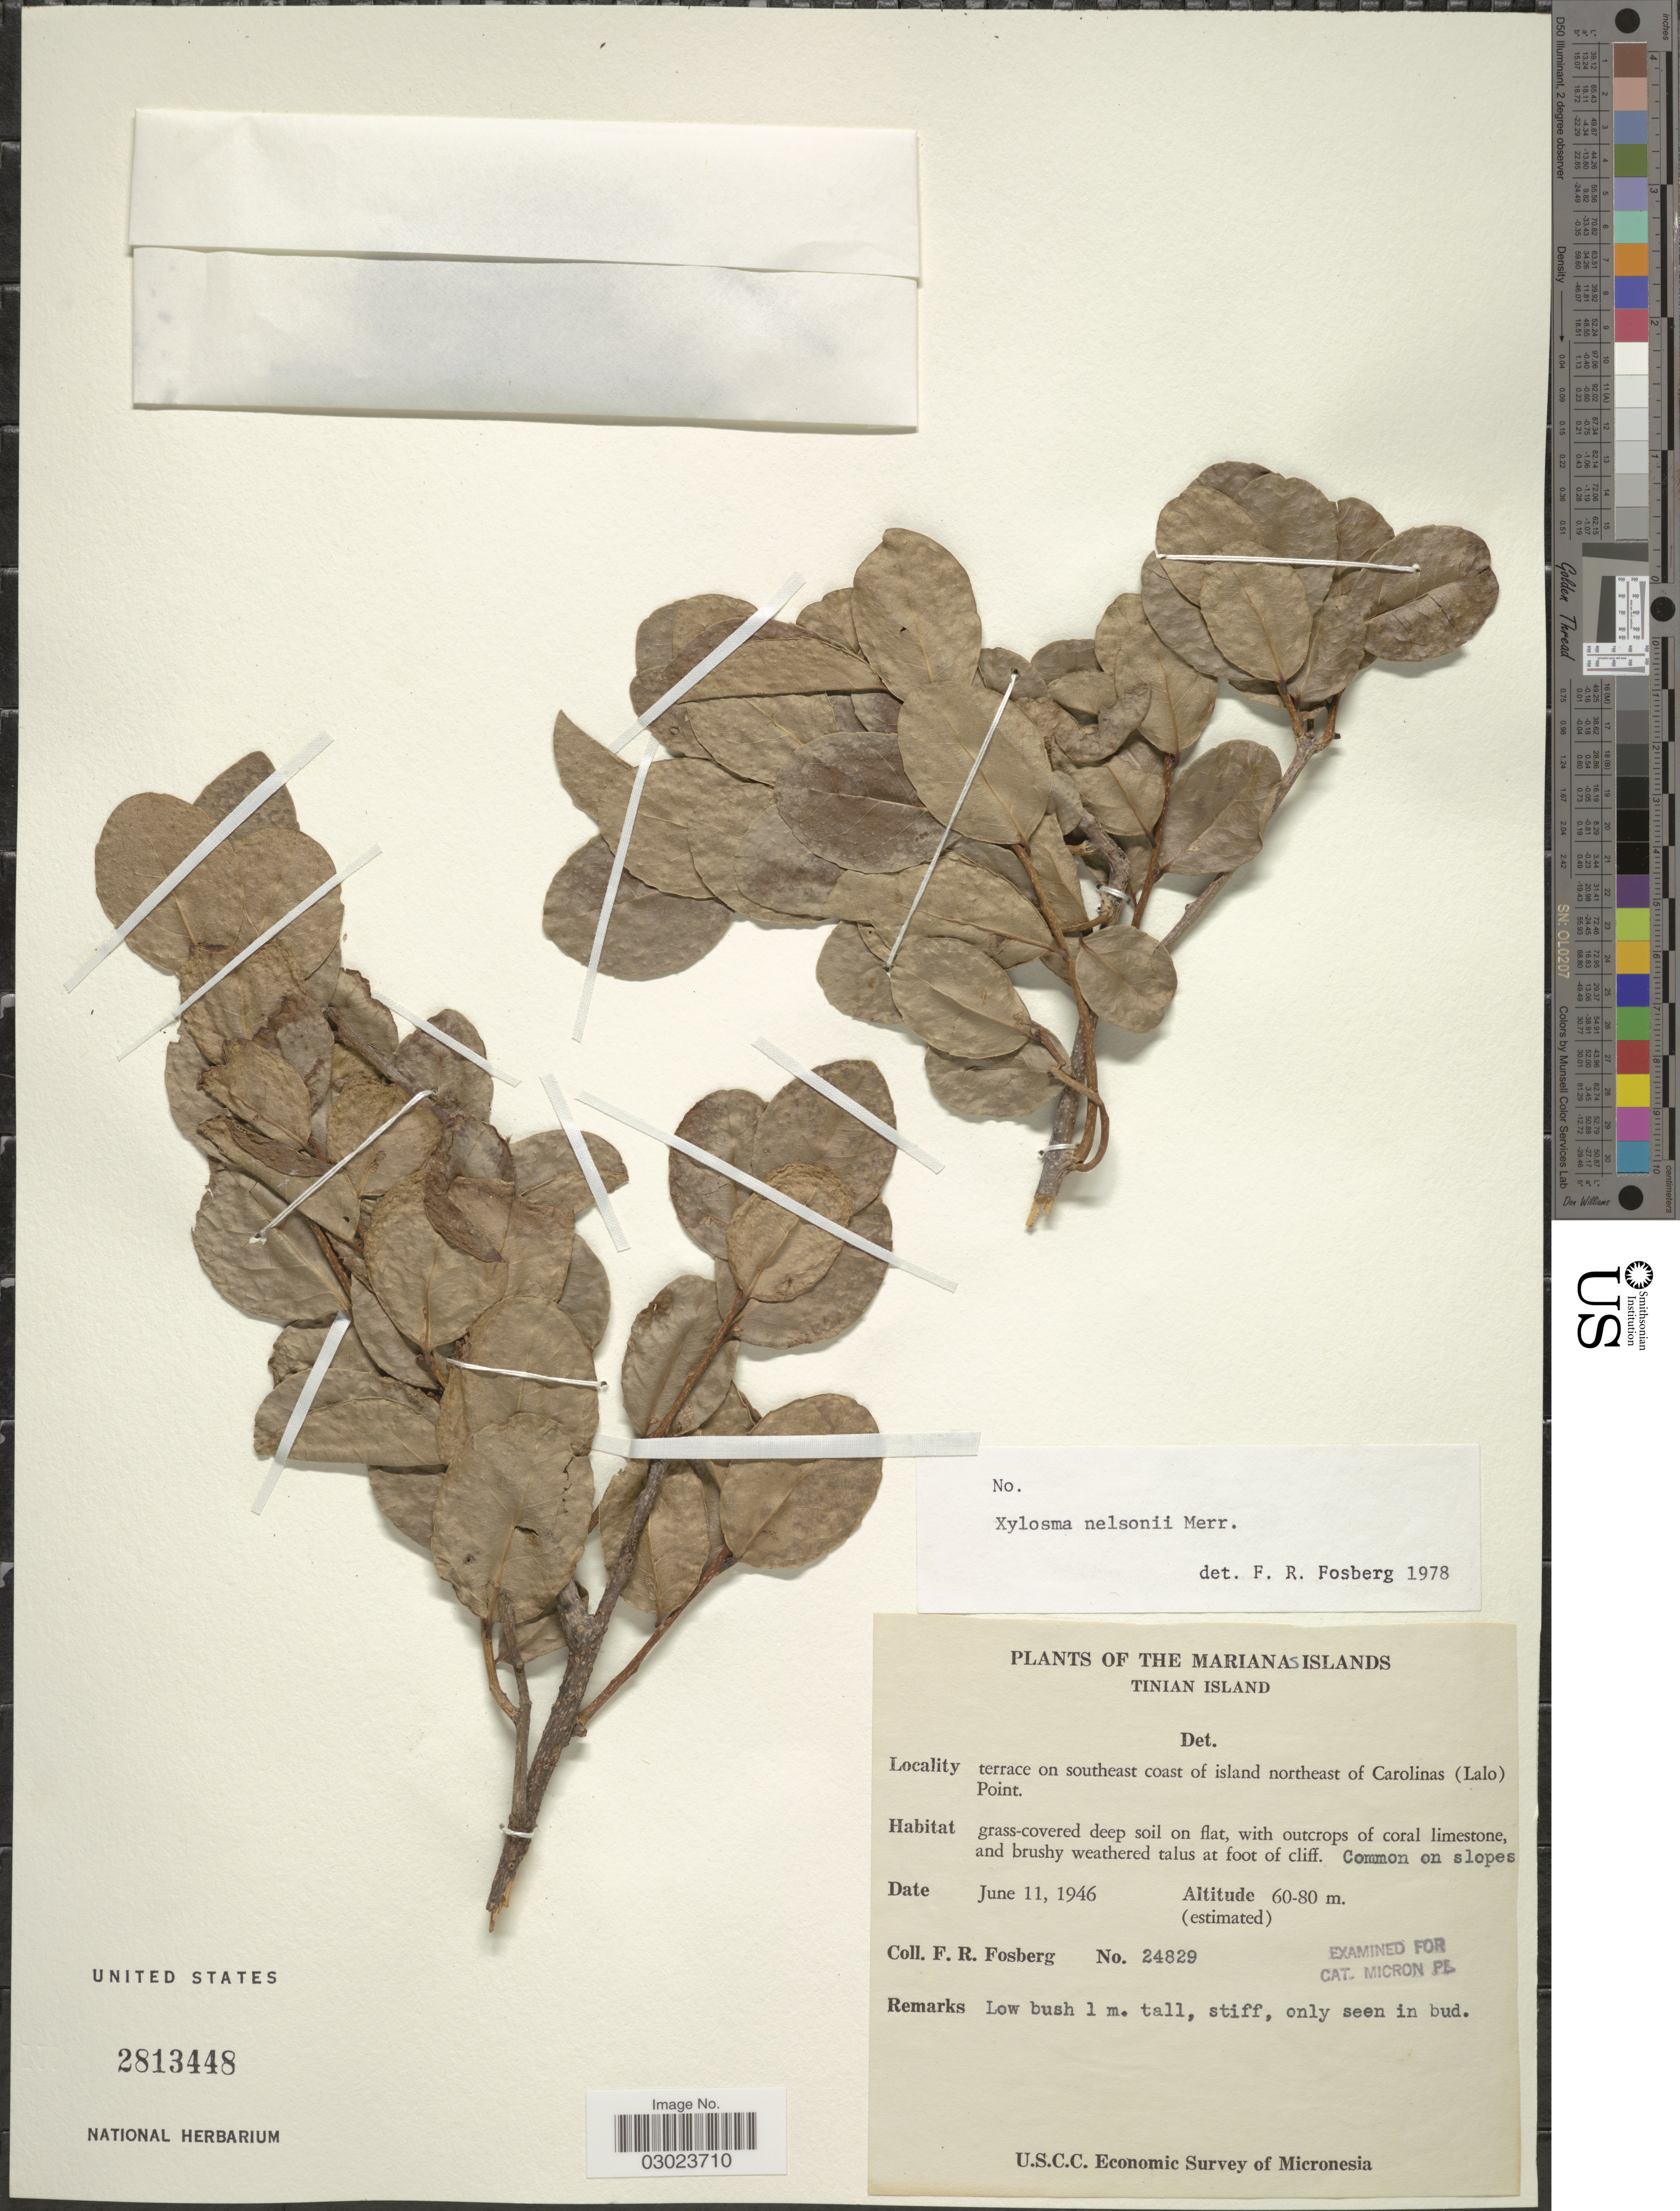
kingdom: Plantae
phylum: Tracheophyta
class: Magnoliopsida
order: Malpighiales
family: Salicaceae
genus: Xylosma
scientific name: Xylosma nelsonii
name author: Merr.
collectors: F. R. Fosberg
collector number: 24829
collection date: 1946-06-11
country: Northern Mariana Islands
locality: The Marianas Islands. Tinian Island, terrace on southeast of island northeast of Carolinas (Lalo) Point.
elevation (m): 60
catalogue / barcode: US 2813448